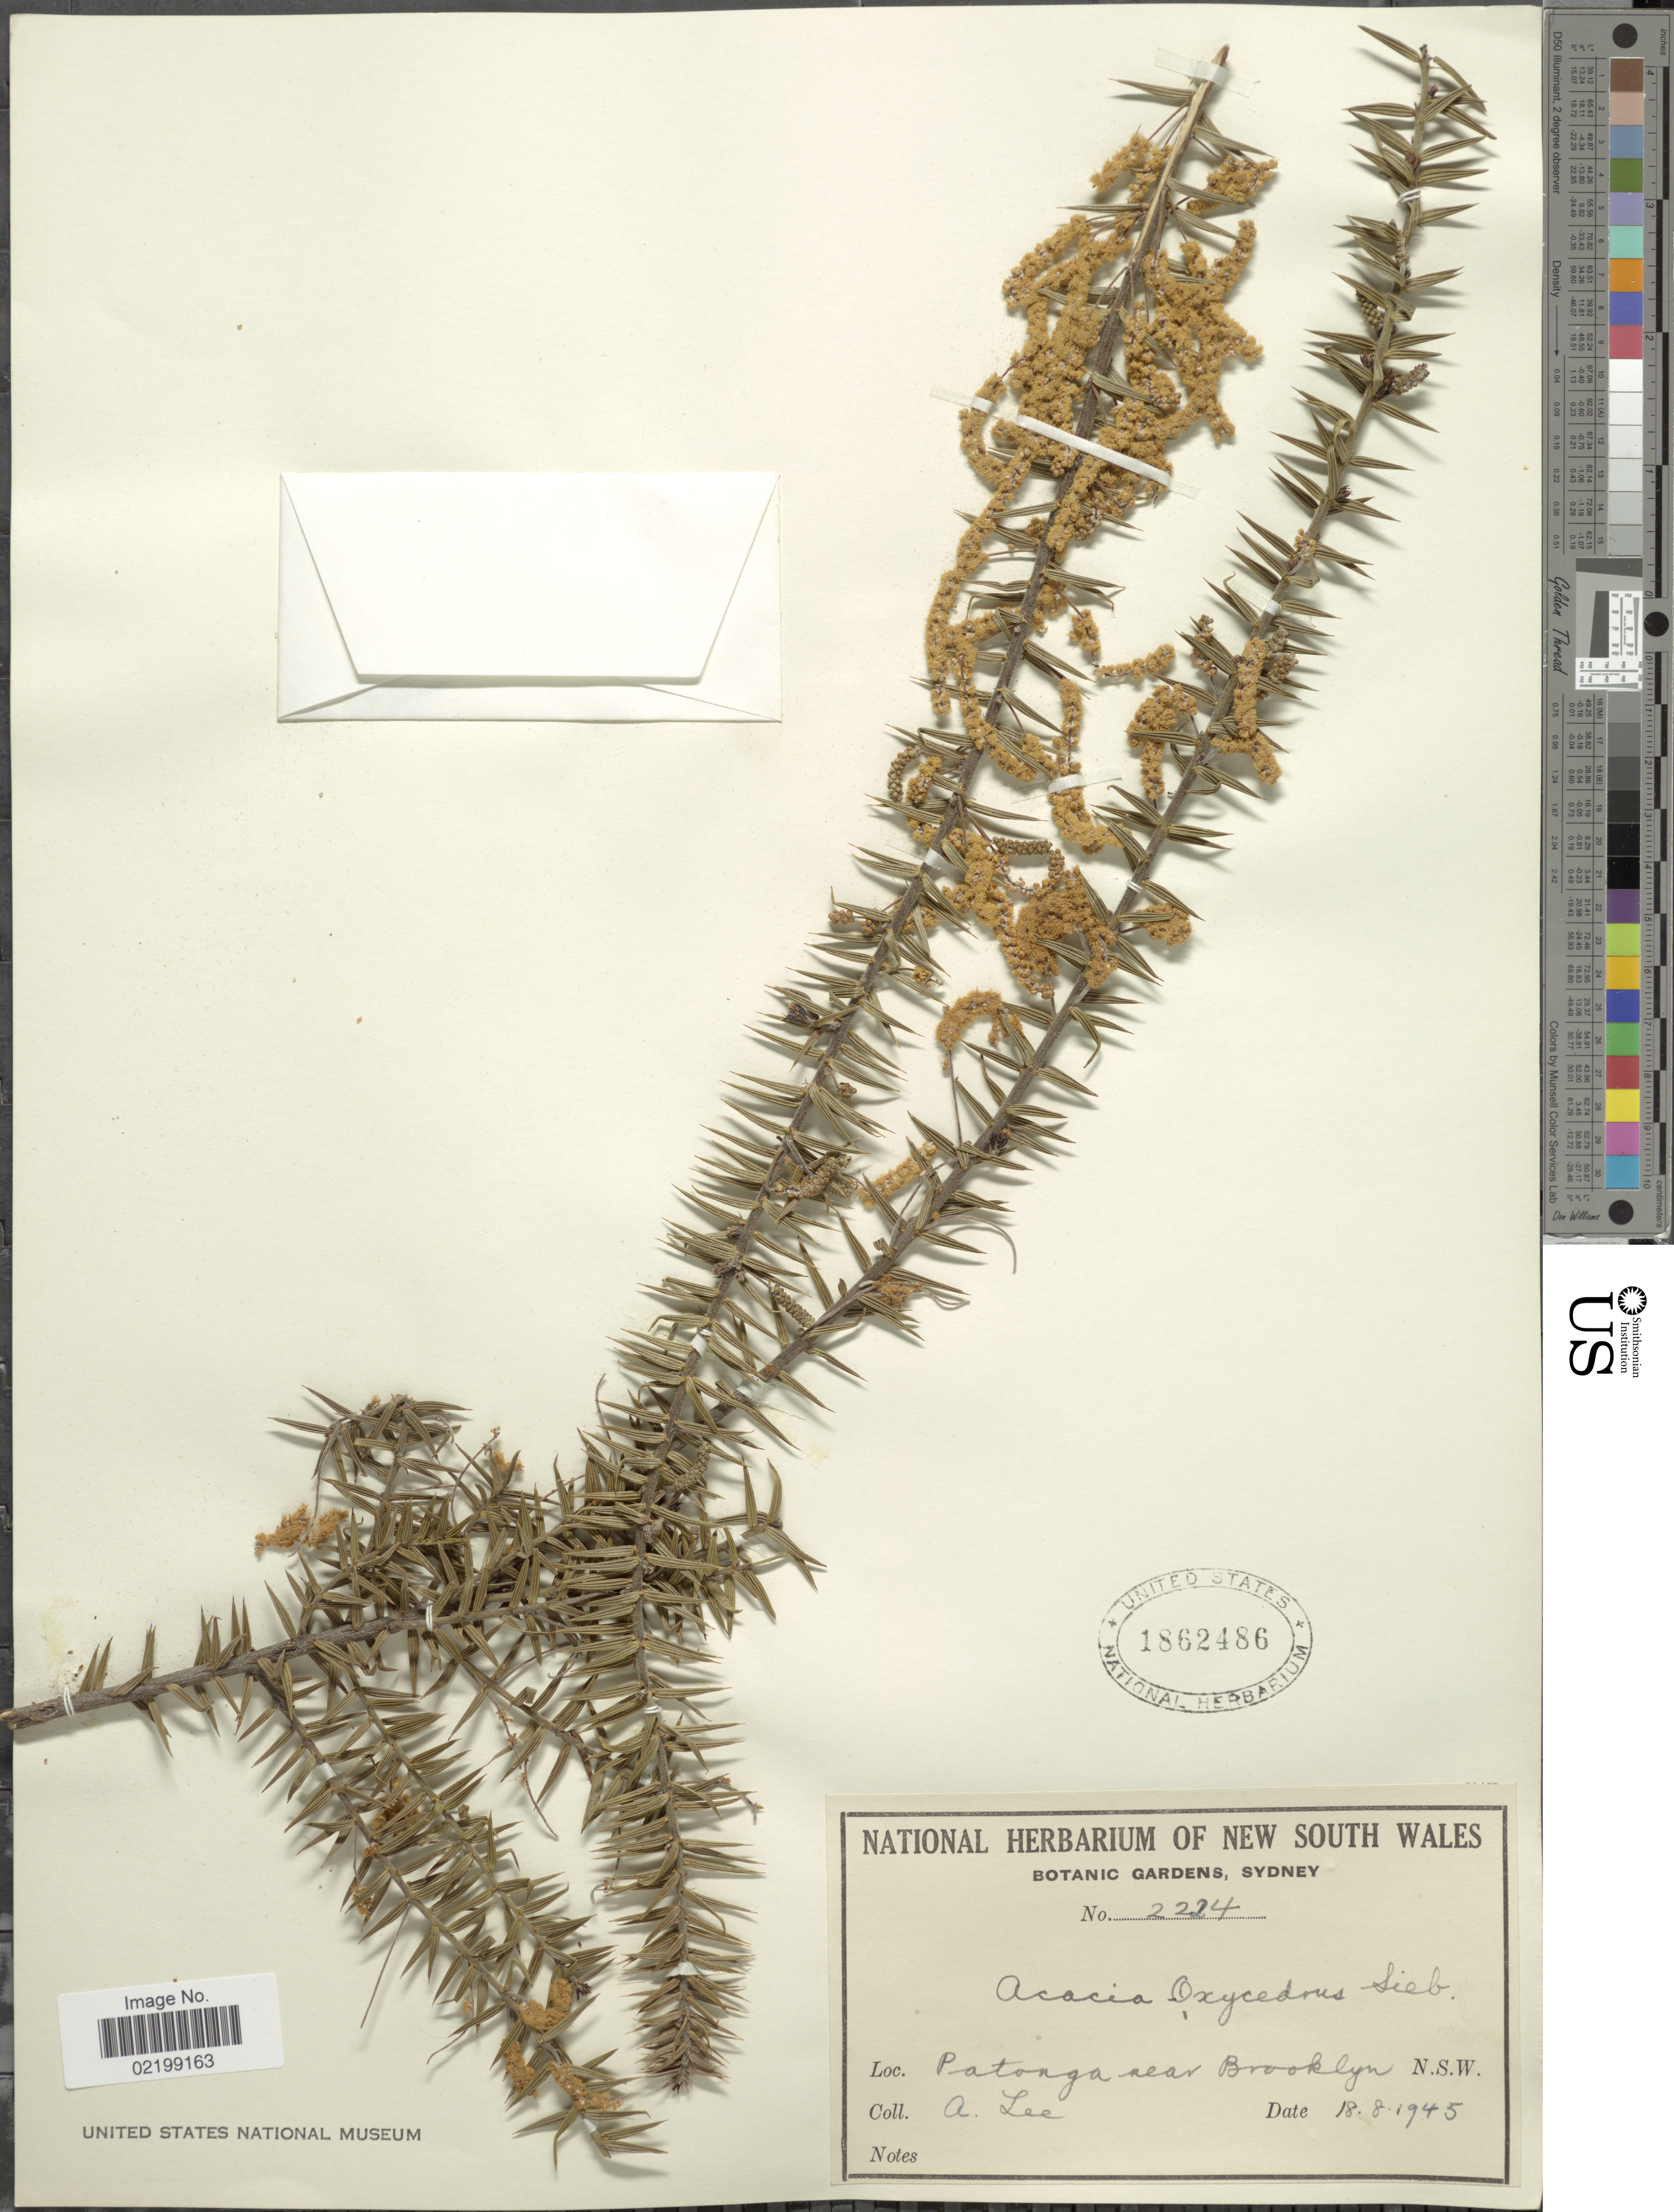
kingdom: Plantae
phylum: Tracheophyta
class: Magnoliopsida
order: Fabales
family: Fabaceae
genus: Acacia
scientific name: Acacia oxycedrus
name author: Sieber ex DC.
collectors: A. Lee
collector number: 2224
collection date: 1945-08-18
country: Australia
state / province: New South Wales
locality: Patonga near Brooklyn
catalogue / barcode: US 1862486